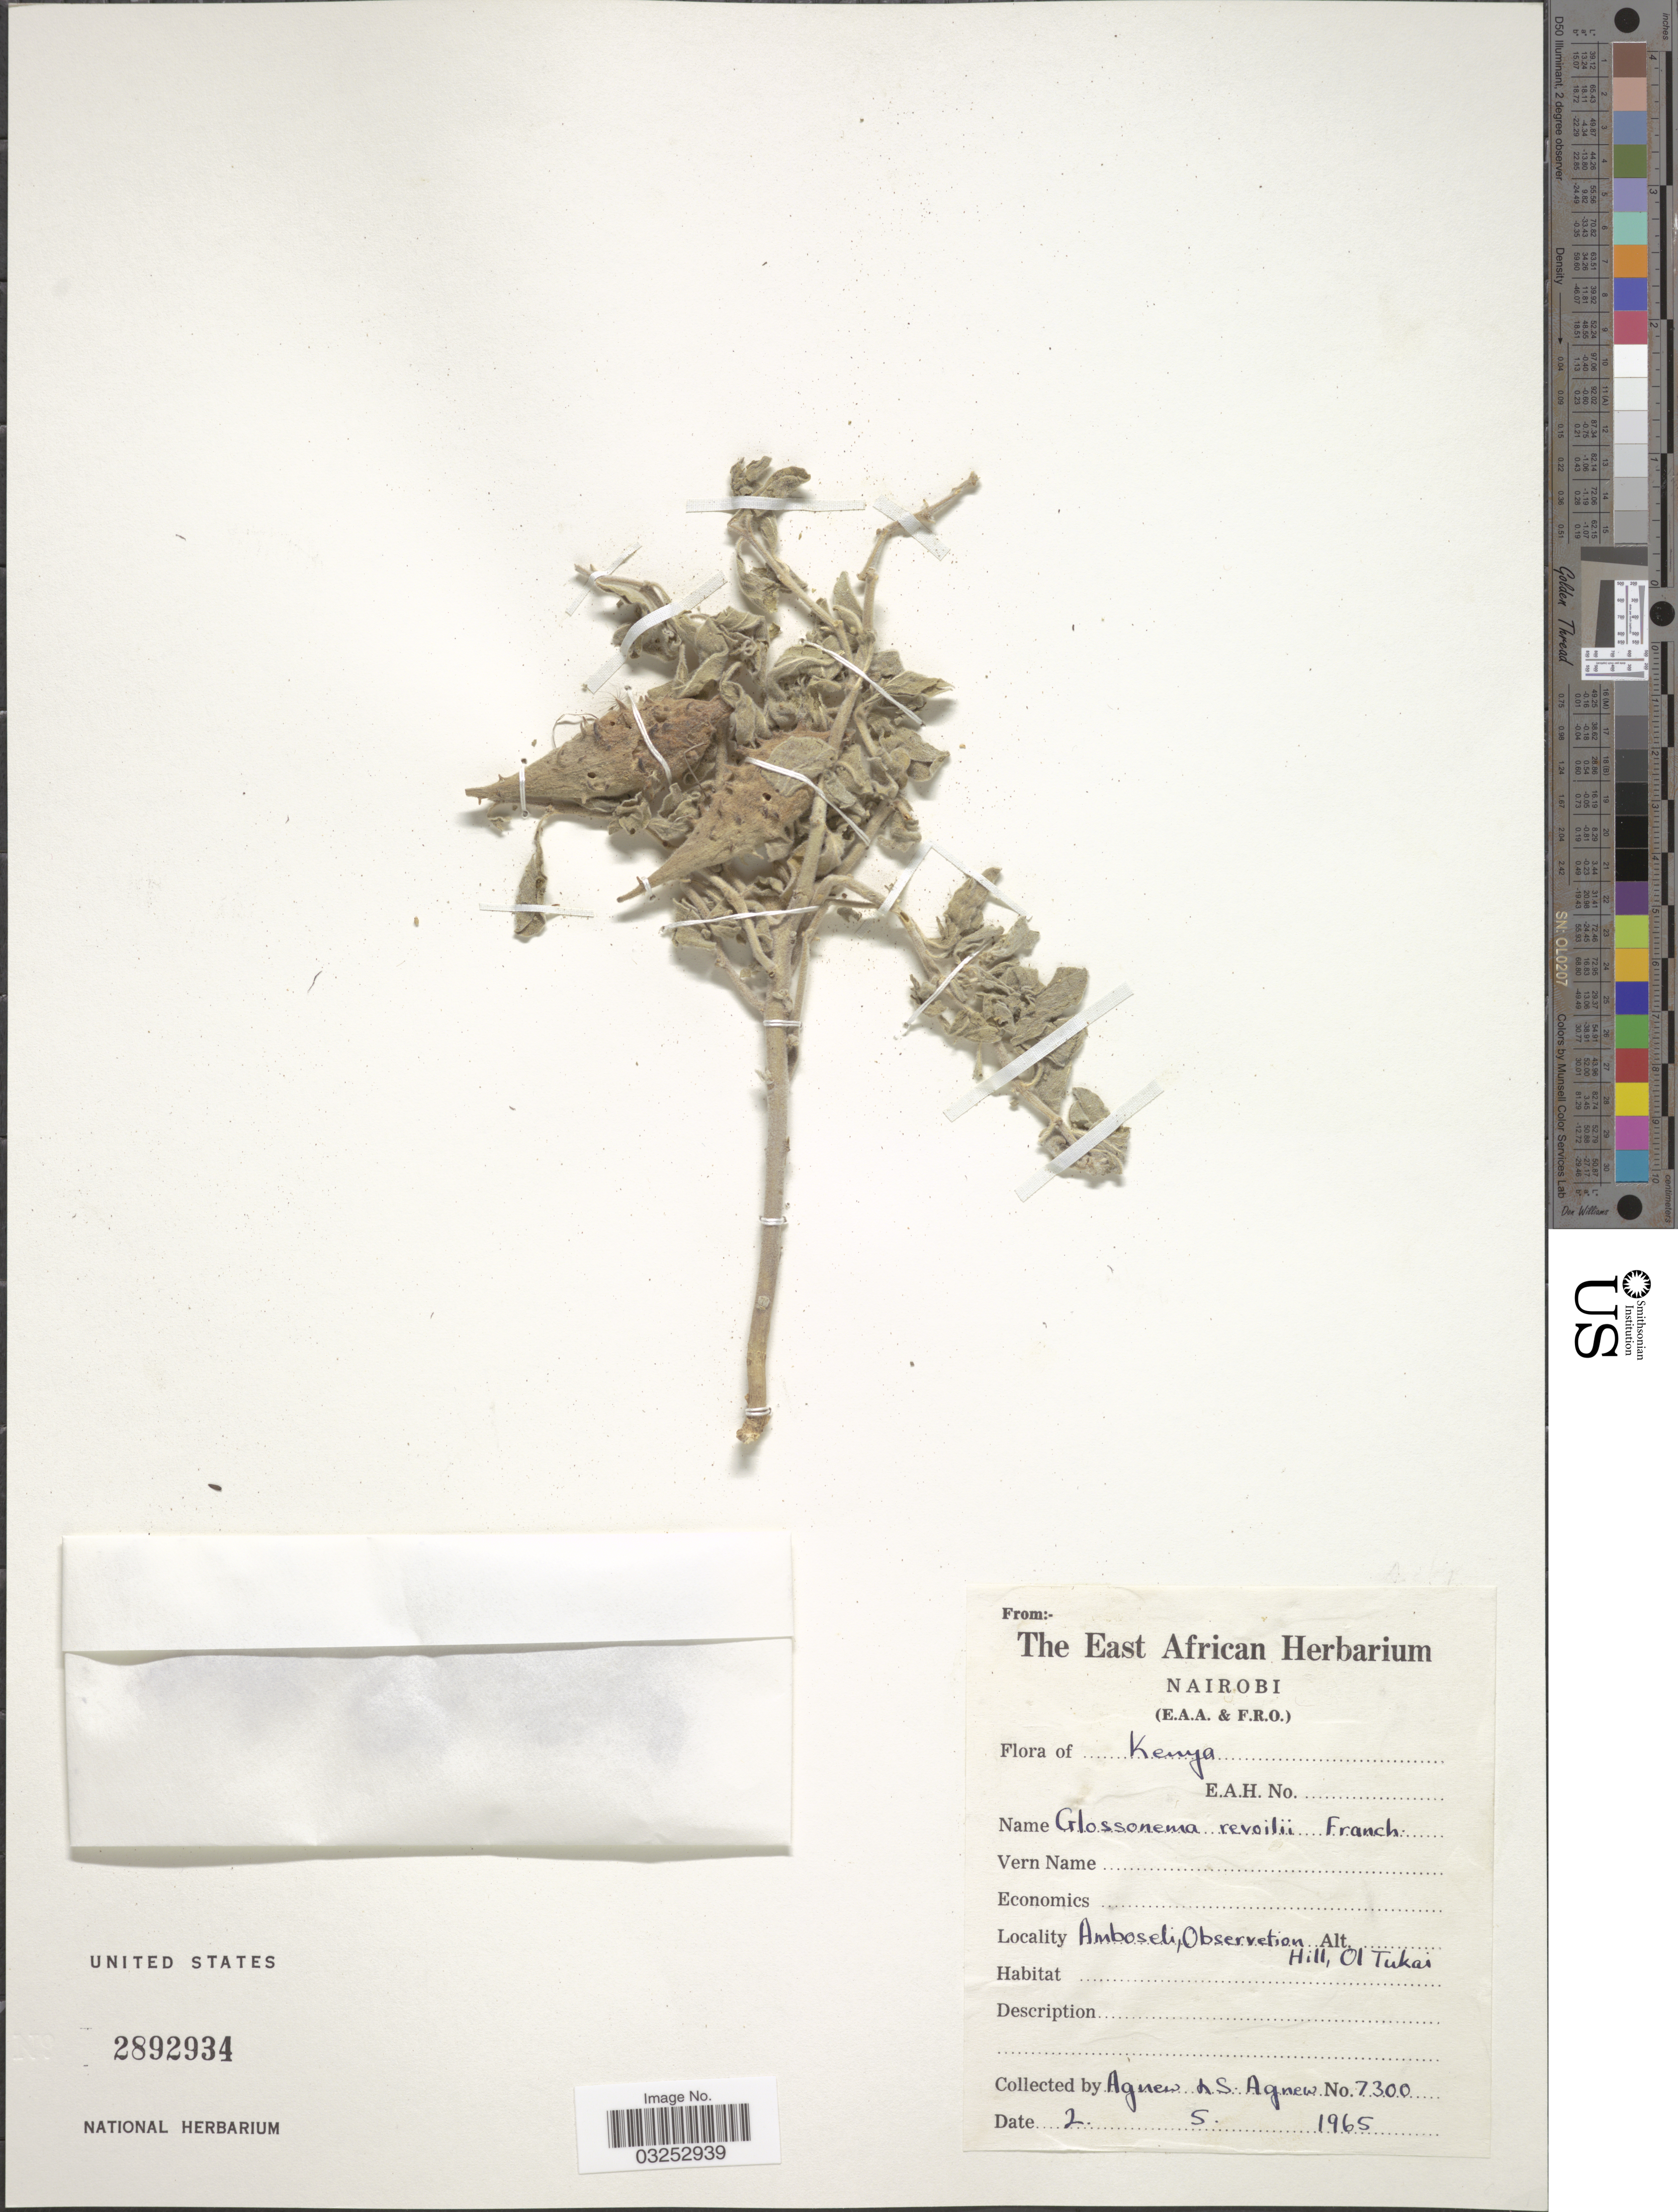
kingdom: Plantae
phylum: Tracheophyta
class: Magnoliopsida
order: Gentianales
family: Apocynaceae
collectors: -- Agnew & S. Agnew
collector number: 7300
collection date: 1965-05-02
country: Kenya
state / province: Nairobi Area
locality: Nairobi, Amboseli, Observetion Hill, Ol Tukai.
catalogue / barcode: US 2892934